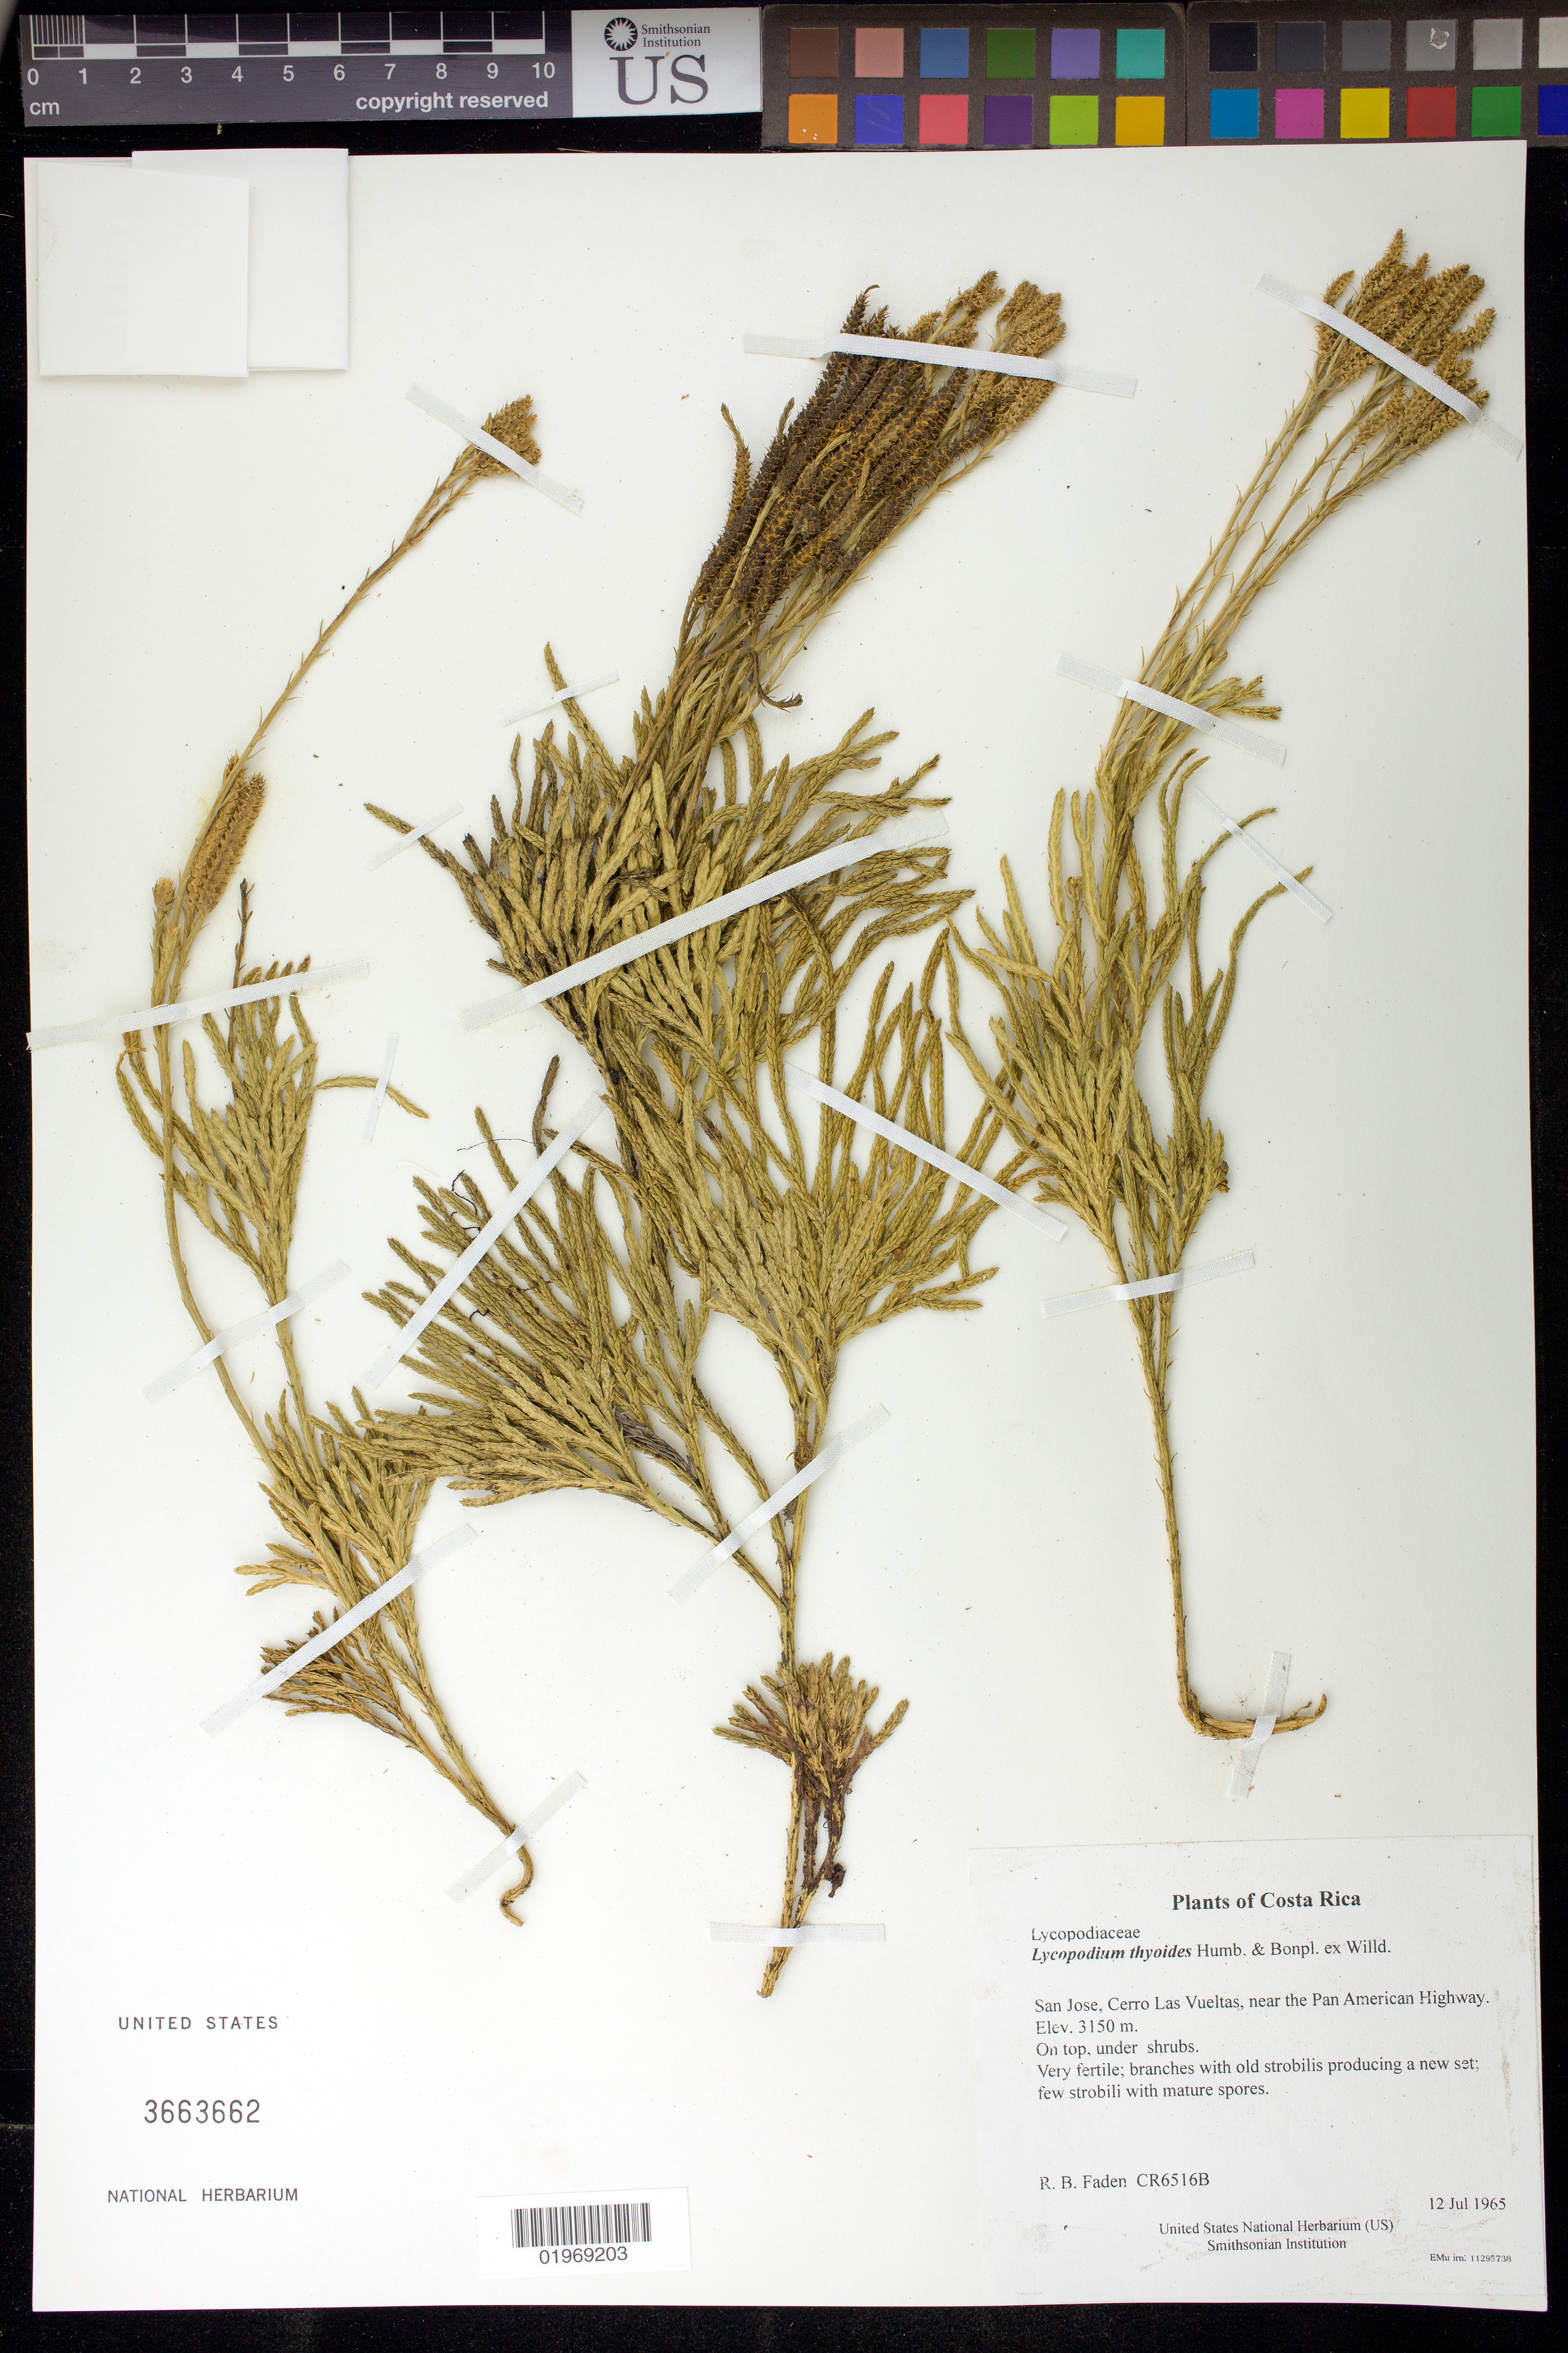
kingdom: Plantae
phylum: Tracheophyta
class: Lycopodiopsida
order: Lycopodiales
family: Lycopodiaceae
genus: Diphasiastrum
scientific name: Diphasiastrum thyoides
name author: (Humb. & Bonpl. ex Willd.) Holub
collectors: R. B. Faden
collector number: CR6516B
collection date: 1965-07-12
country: Costa Rica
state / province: San Jose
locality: Cerro Las Vueltas, near the Pan American Highway.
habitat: On top, under shrubs.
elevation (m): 3150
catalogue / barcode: US 3663662